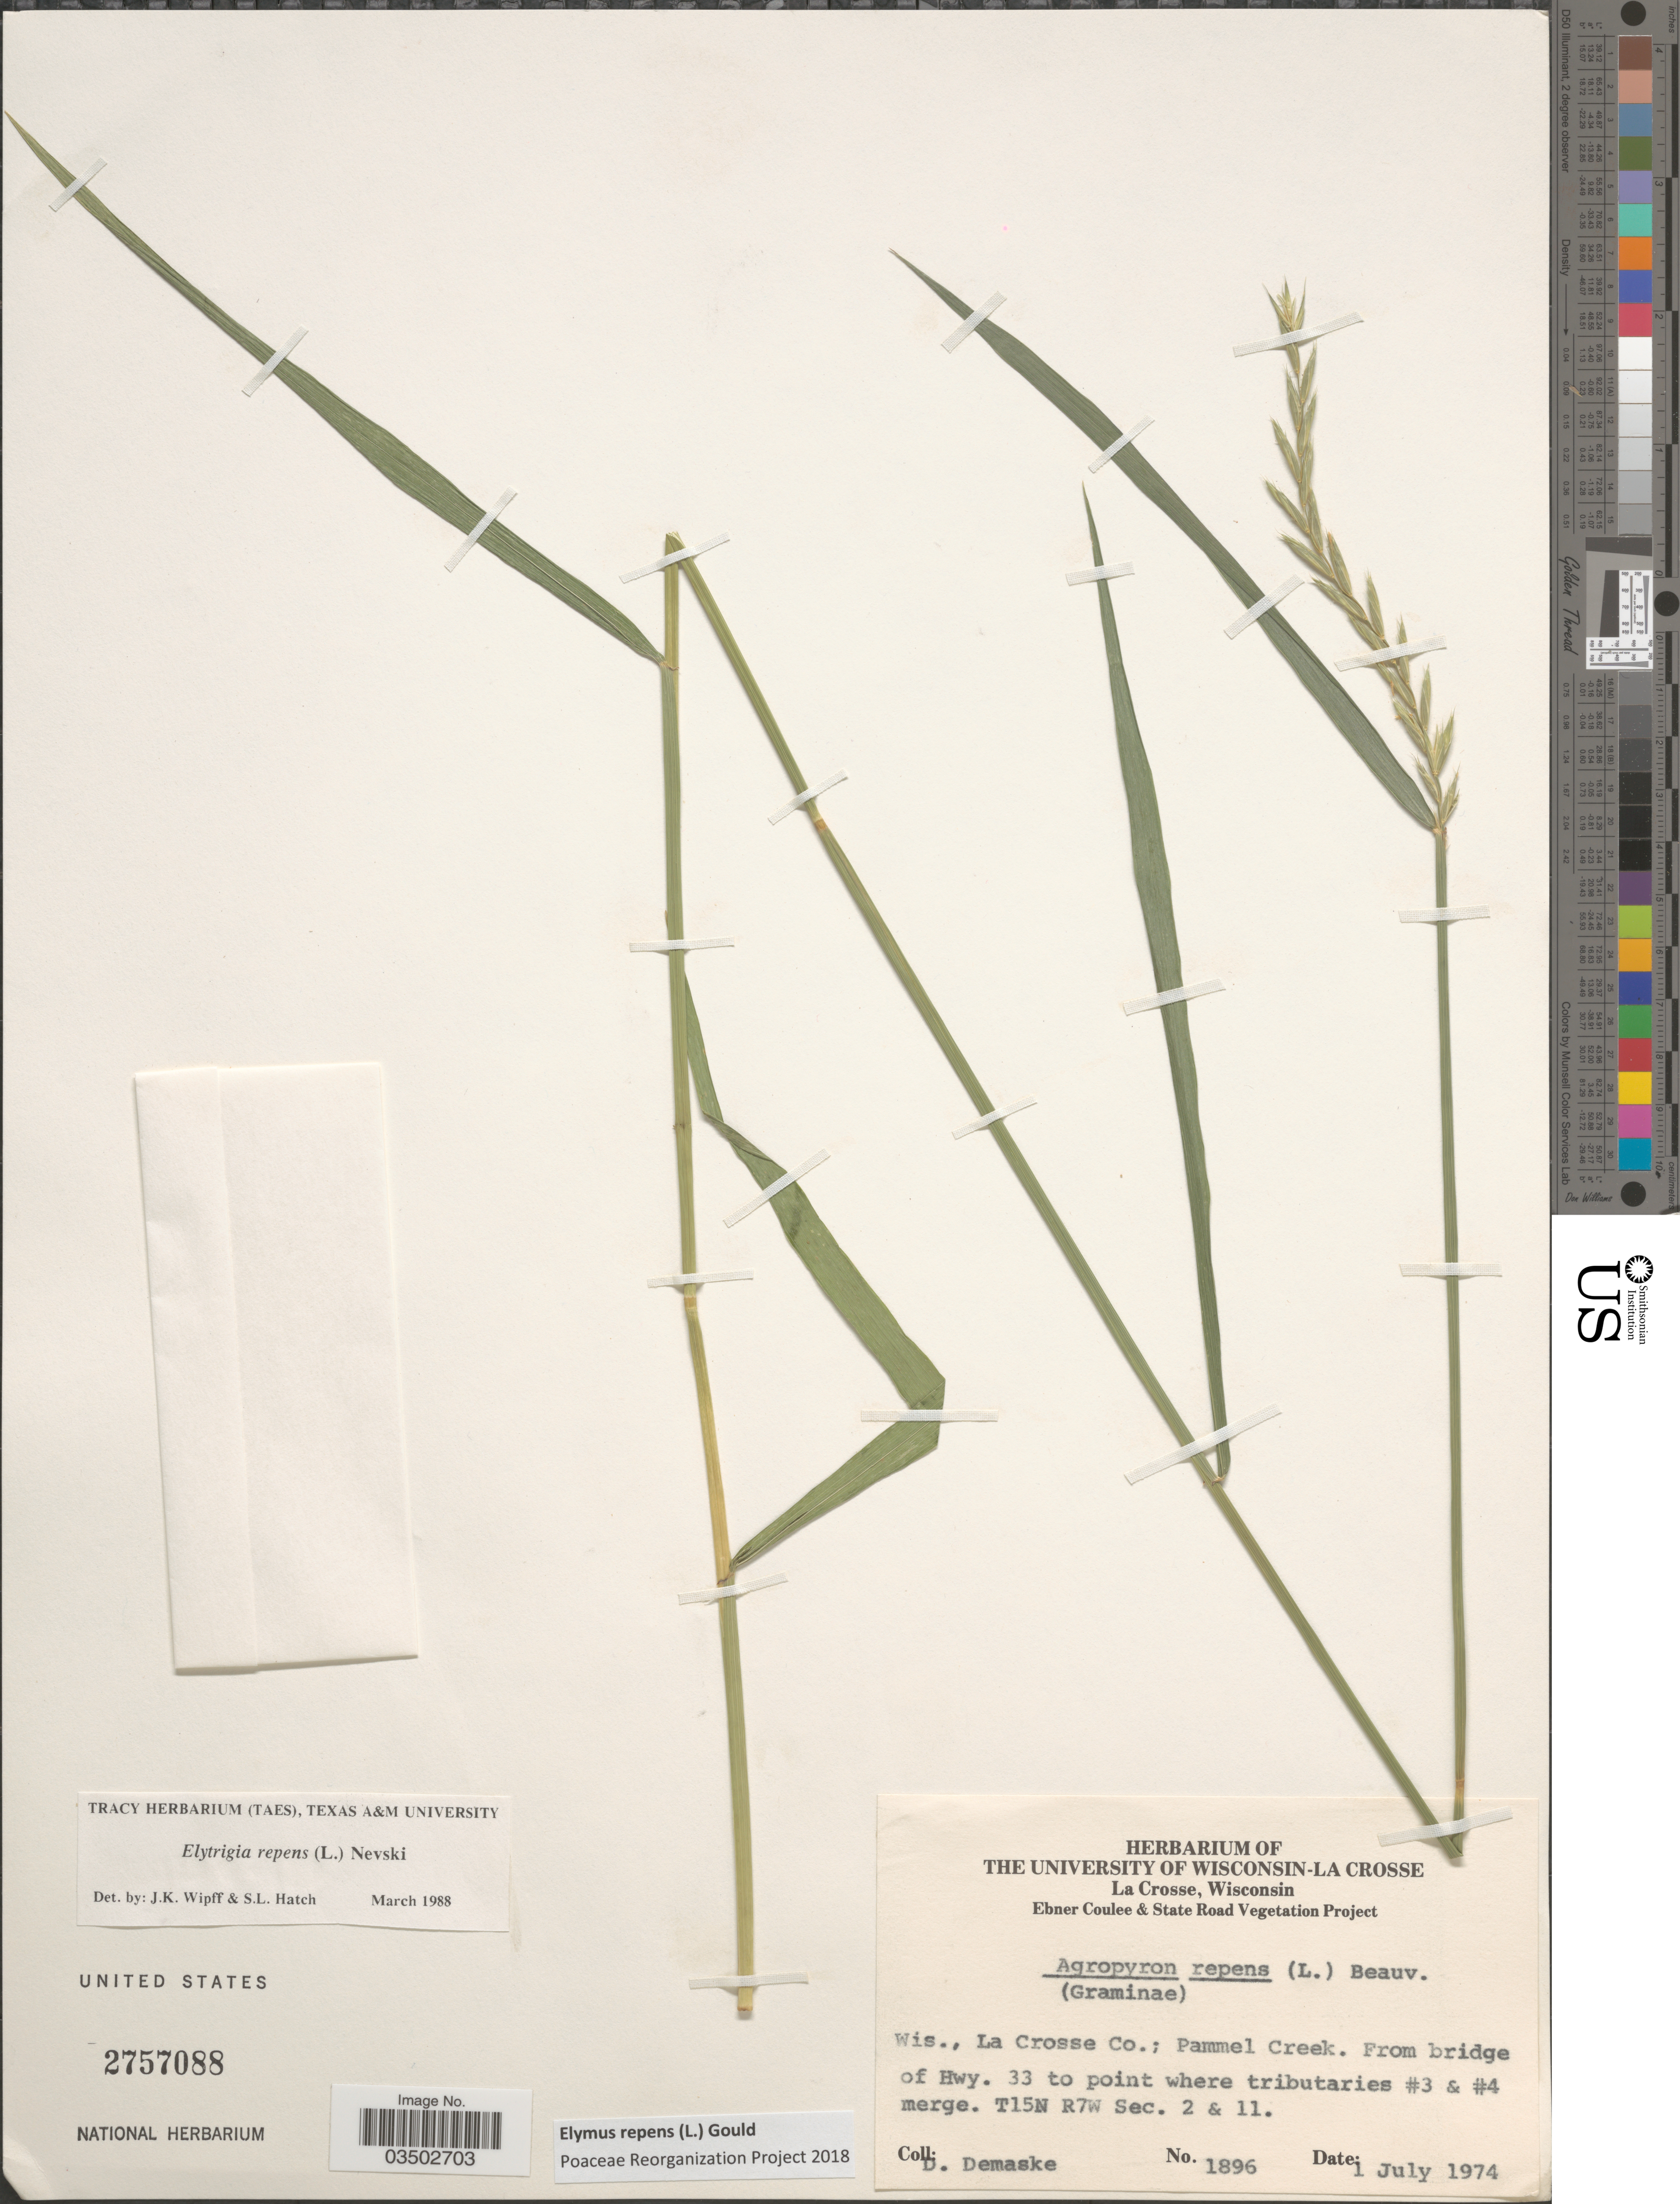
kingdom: Plantae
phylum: Tracheophyta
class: Liliopsida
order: Poales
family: Poaceae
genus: Elymus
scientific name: Elymus repens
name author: (L.) Gould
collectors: D. Demaske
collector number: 1896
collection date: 1974-07-01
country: United States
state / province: Wisconsin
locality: La Crosse Co.: Pammell Creek. From bridge of Hwy. 33 to point where tributaires #3 & #4 merge. T15N R7W Sec. 2 & 11.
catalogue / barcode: US 2757088